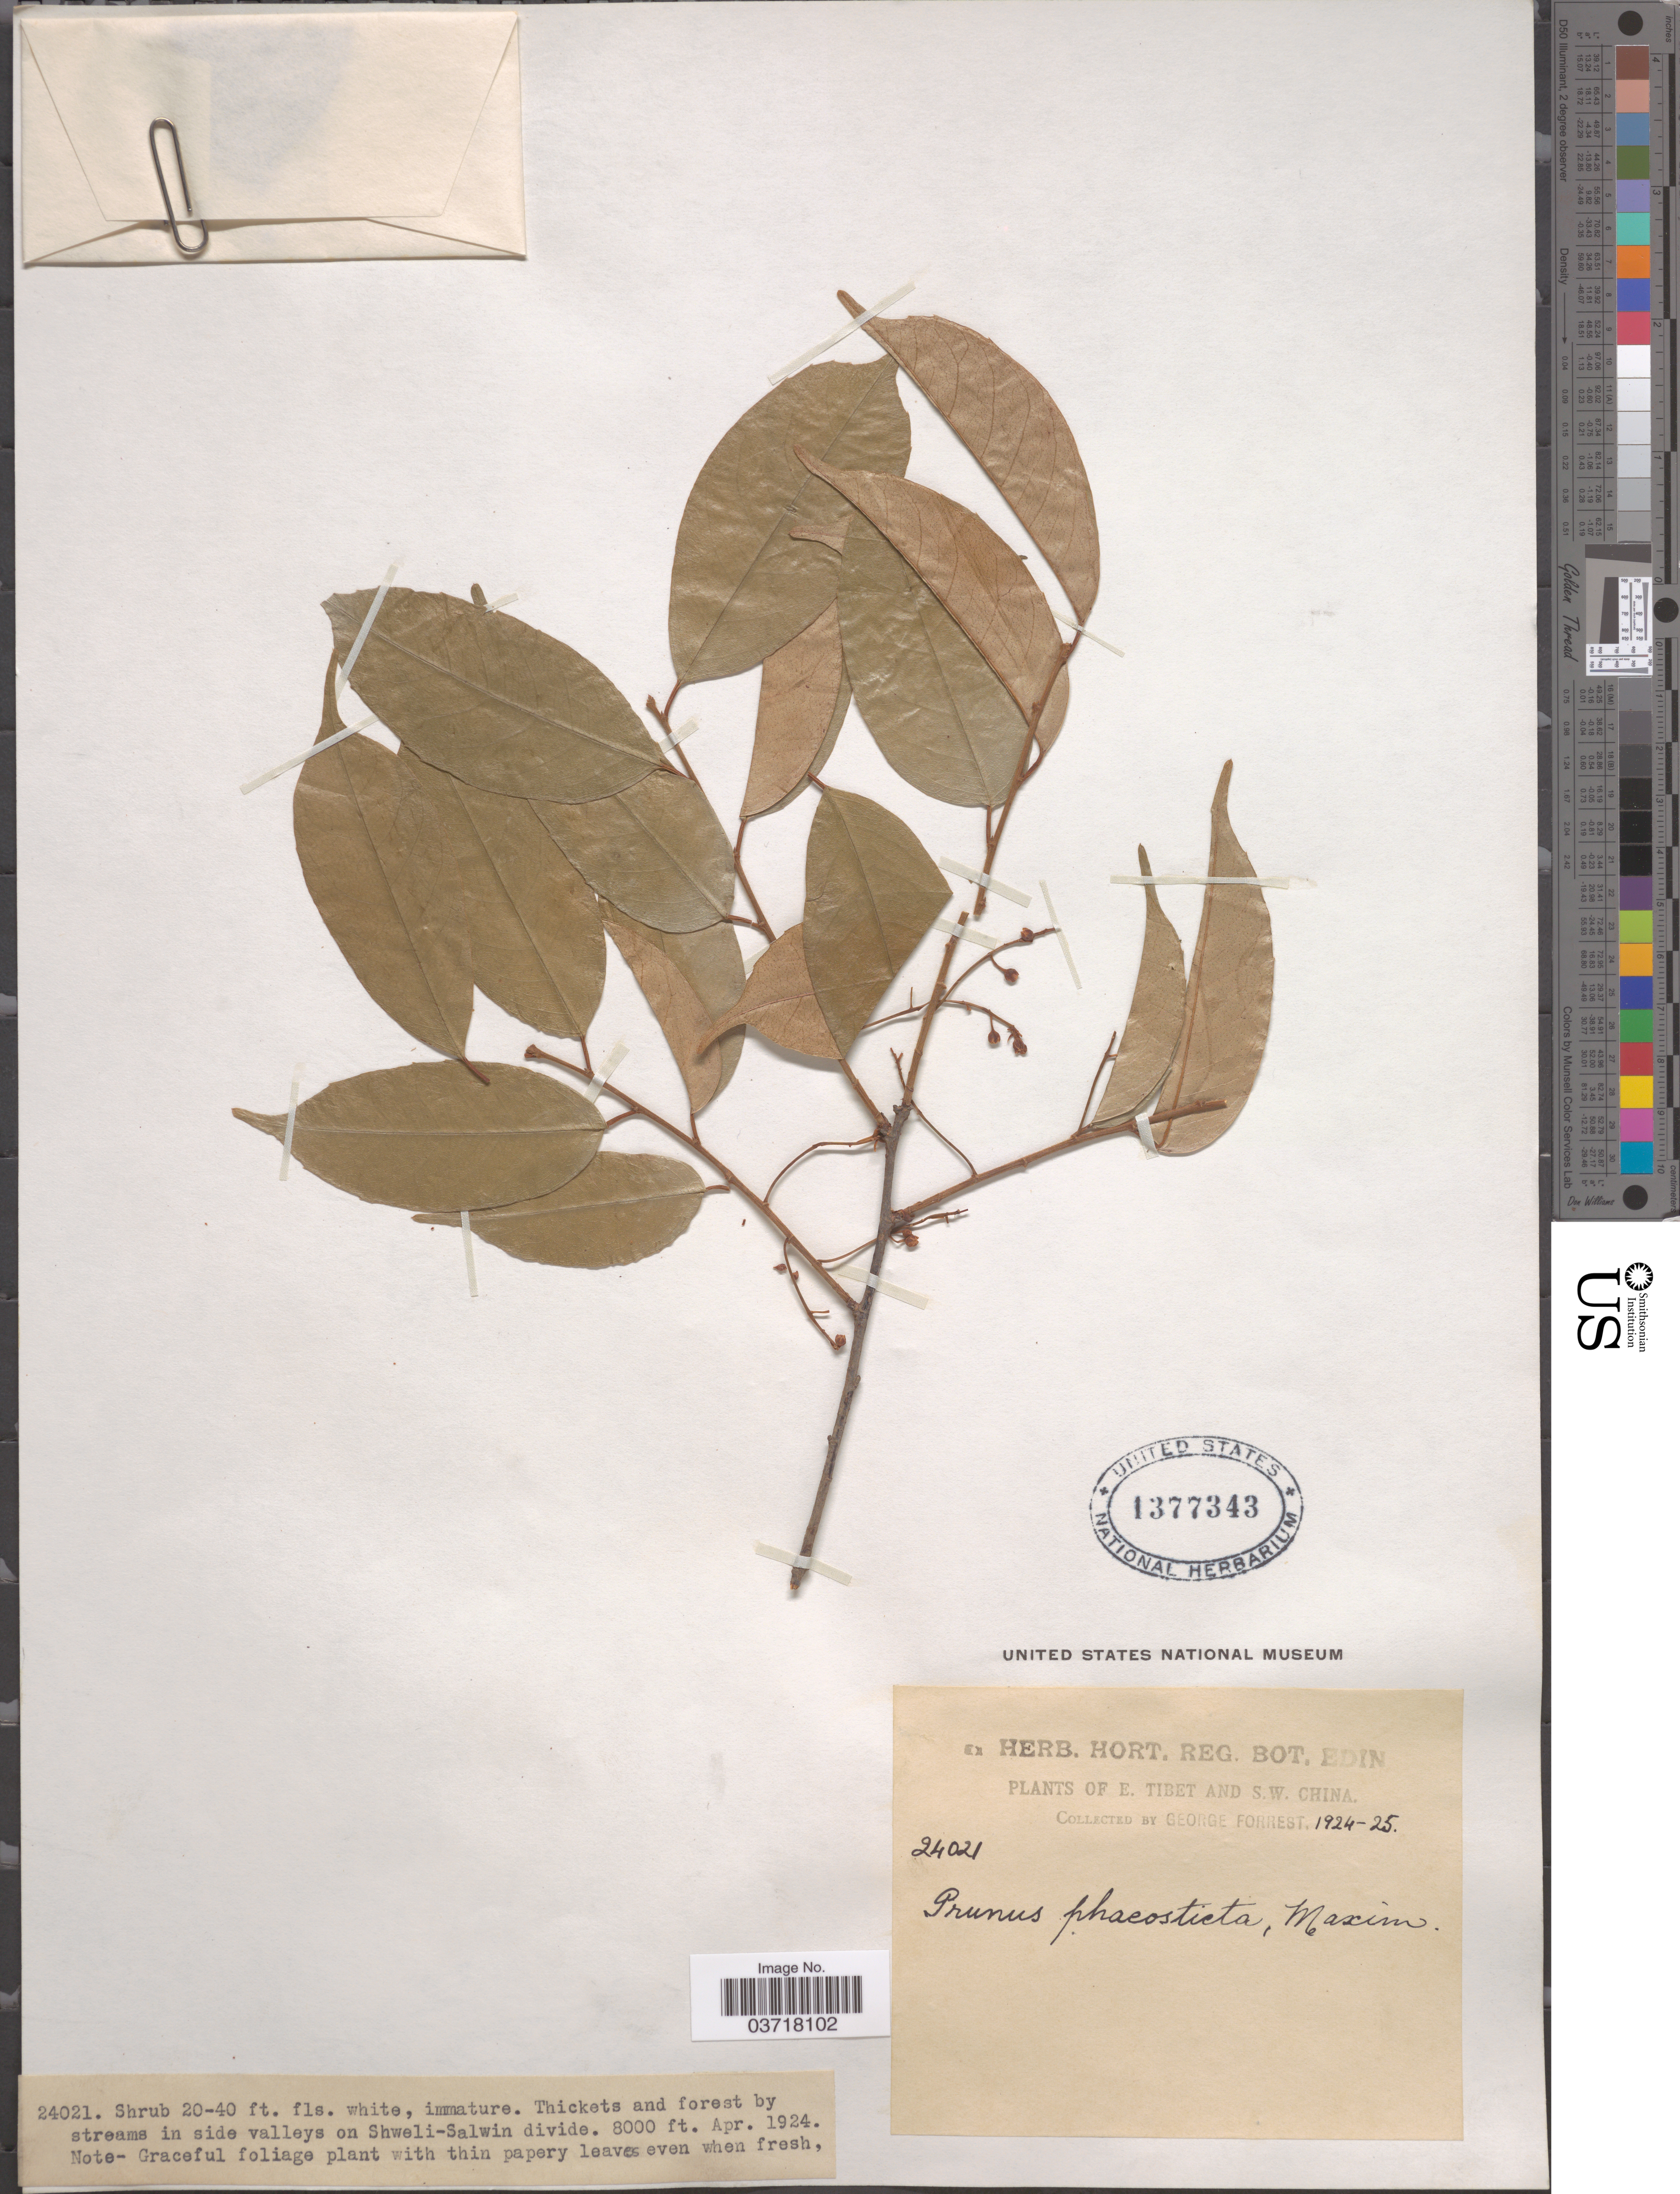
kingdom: Plantae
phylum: Tracheophyta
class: Magnoliopsida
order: Rosales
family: Rosaceae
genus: Prunus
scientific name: Prunus phaeosticta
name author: (Hance) Maxim.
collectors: G. Forrest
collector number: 24021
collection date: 1924-04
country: China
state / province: Xizang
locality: E. Tibet and S.W. China. Thickets and forest by streams in side valleys on Shweli - Salwin divide.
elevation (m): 2438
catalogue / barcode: US 1377343